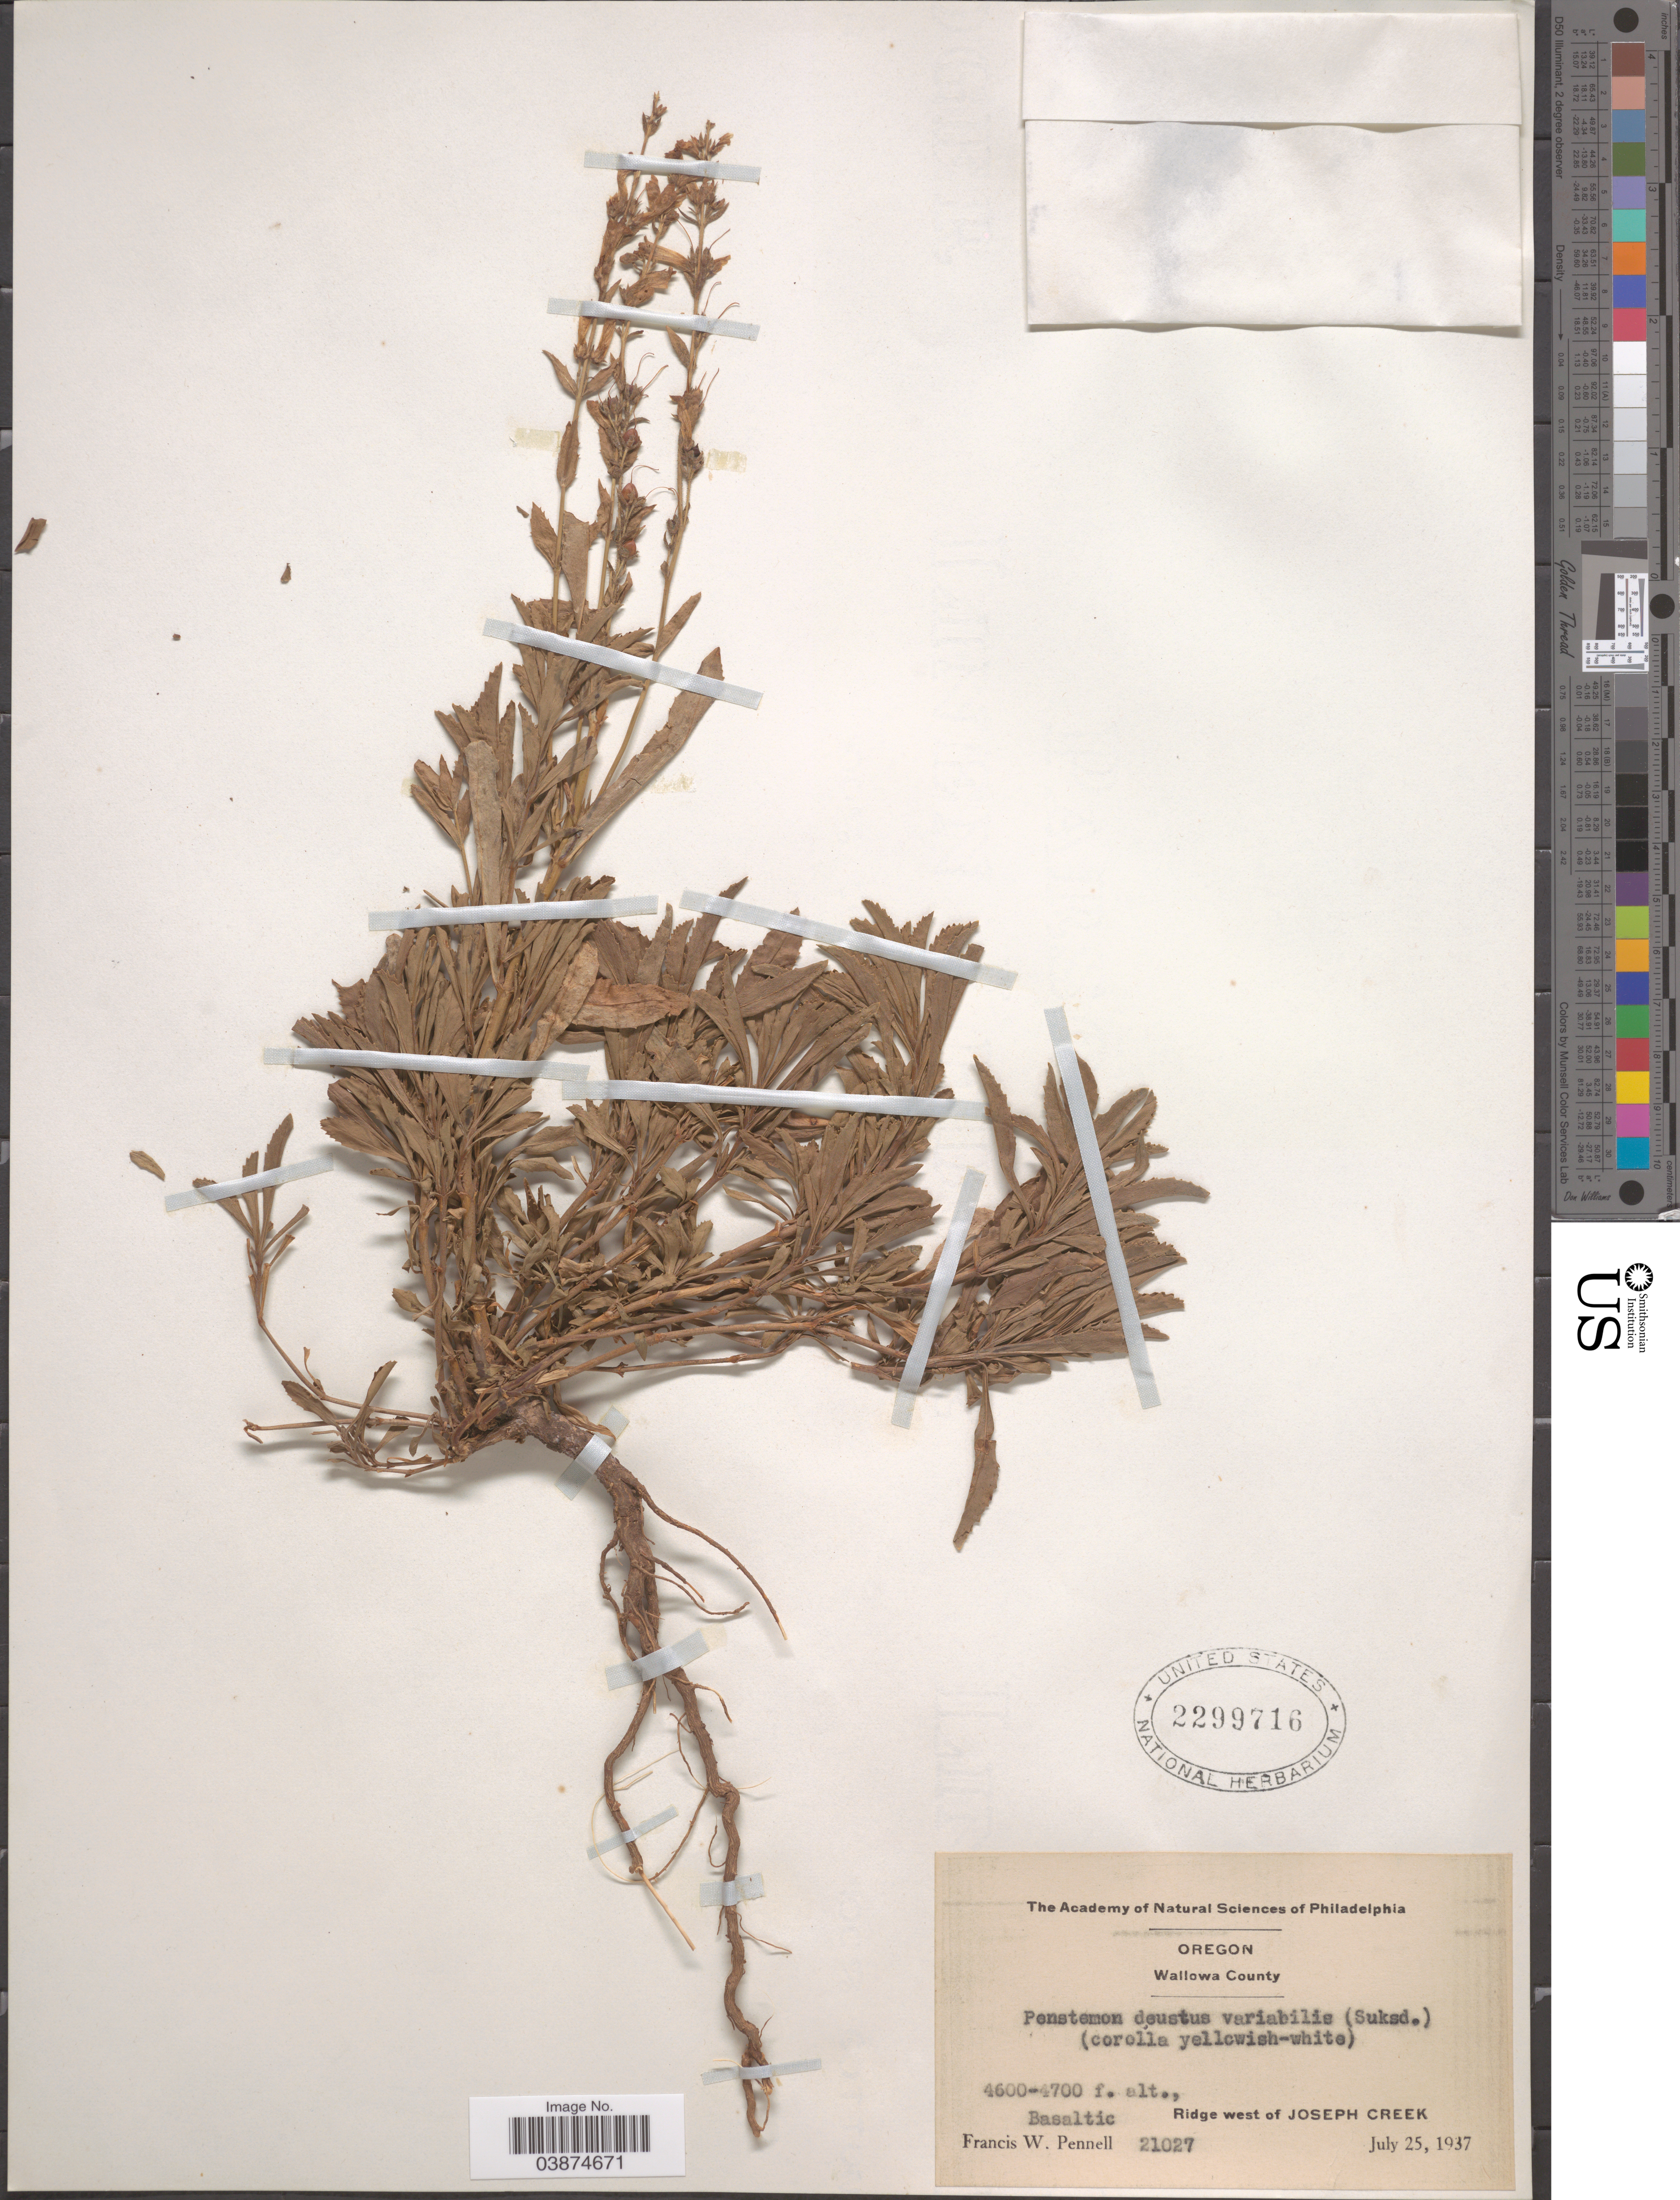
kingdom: Plantae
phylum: Tracheophyta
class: Magnoliopsida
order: Lamiales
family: Plantaginaceae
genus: Penstemon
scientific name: Penstemon deustus subsp. variabilis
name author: (Suksd.) Pennell & D.D. Keck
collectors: F. W. Pennell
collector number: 21027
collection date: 1937-07-25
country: United States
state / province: Oregon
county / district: Wallowa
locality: Wallowa County. Ridge west of Joseph Creek.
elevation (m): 1402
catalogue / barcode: US 2299716